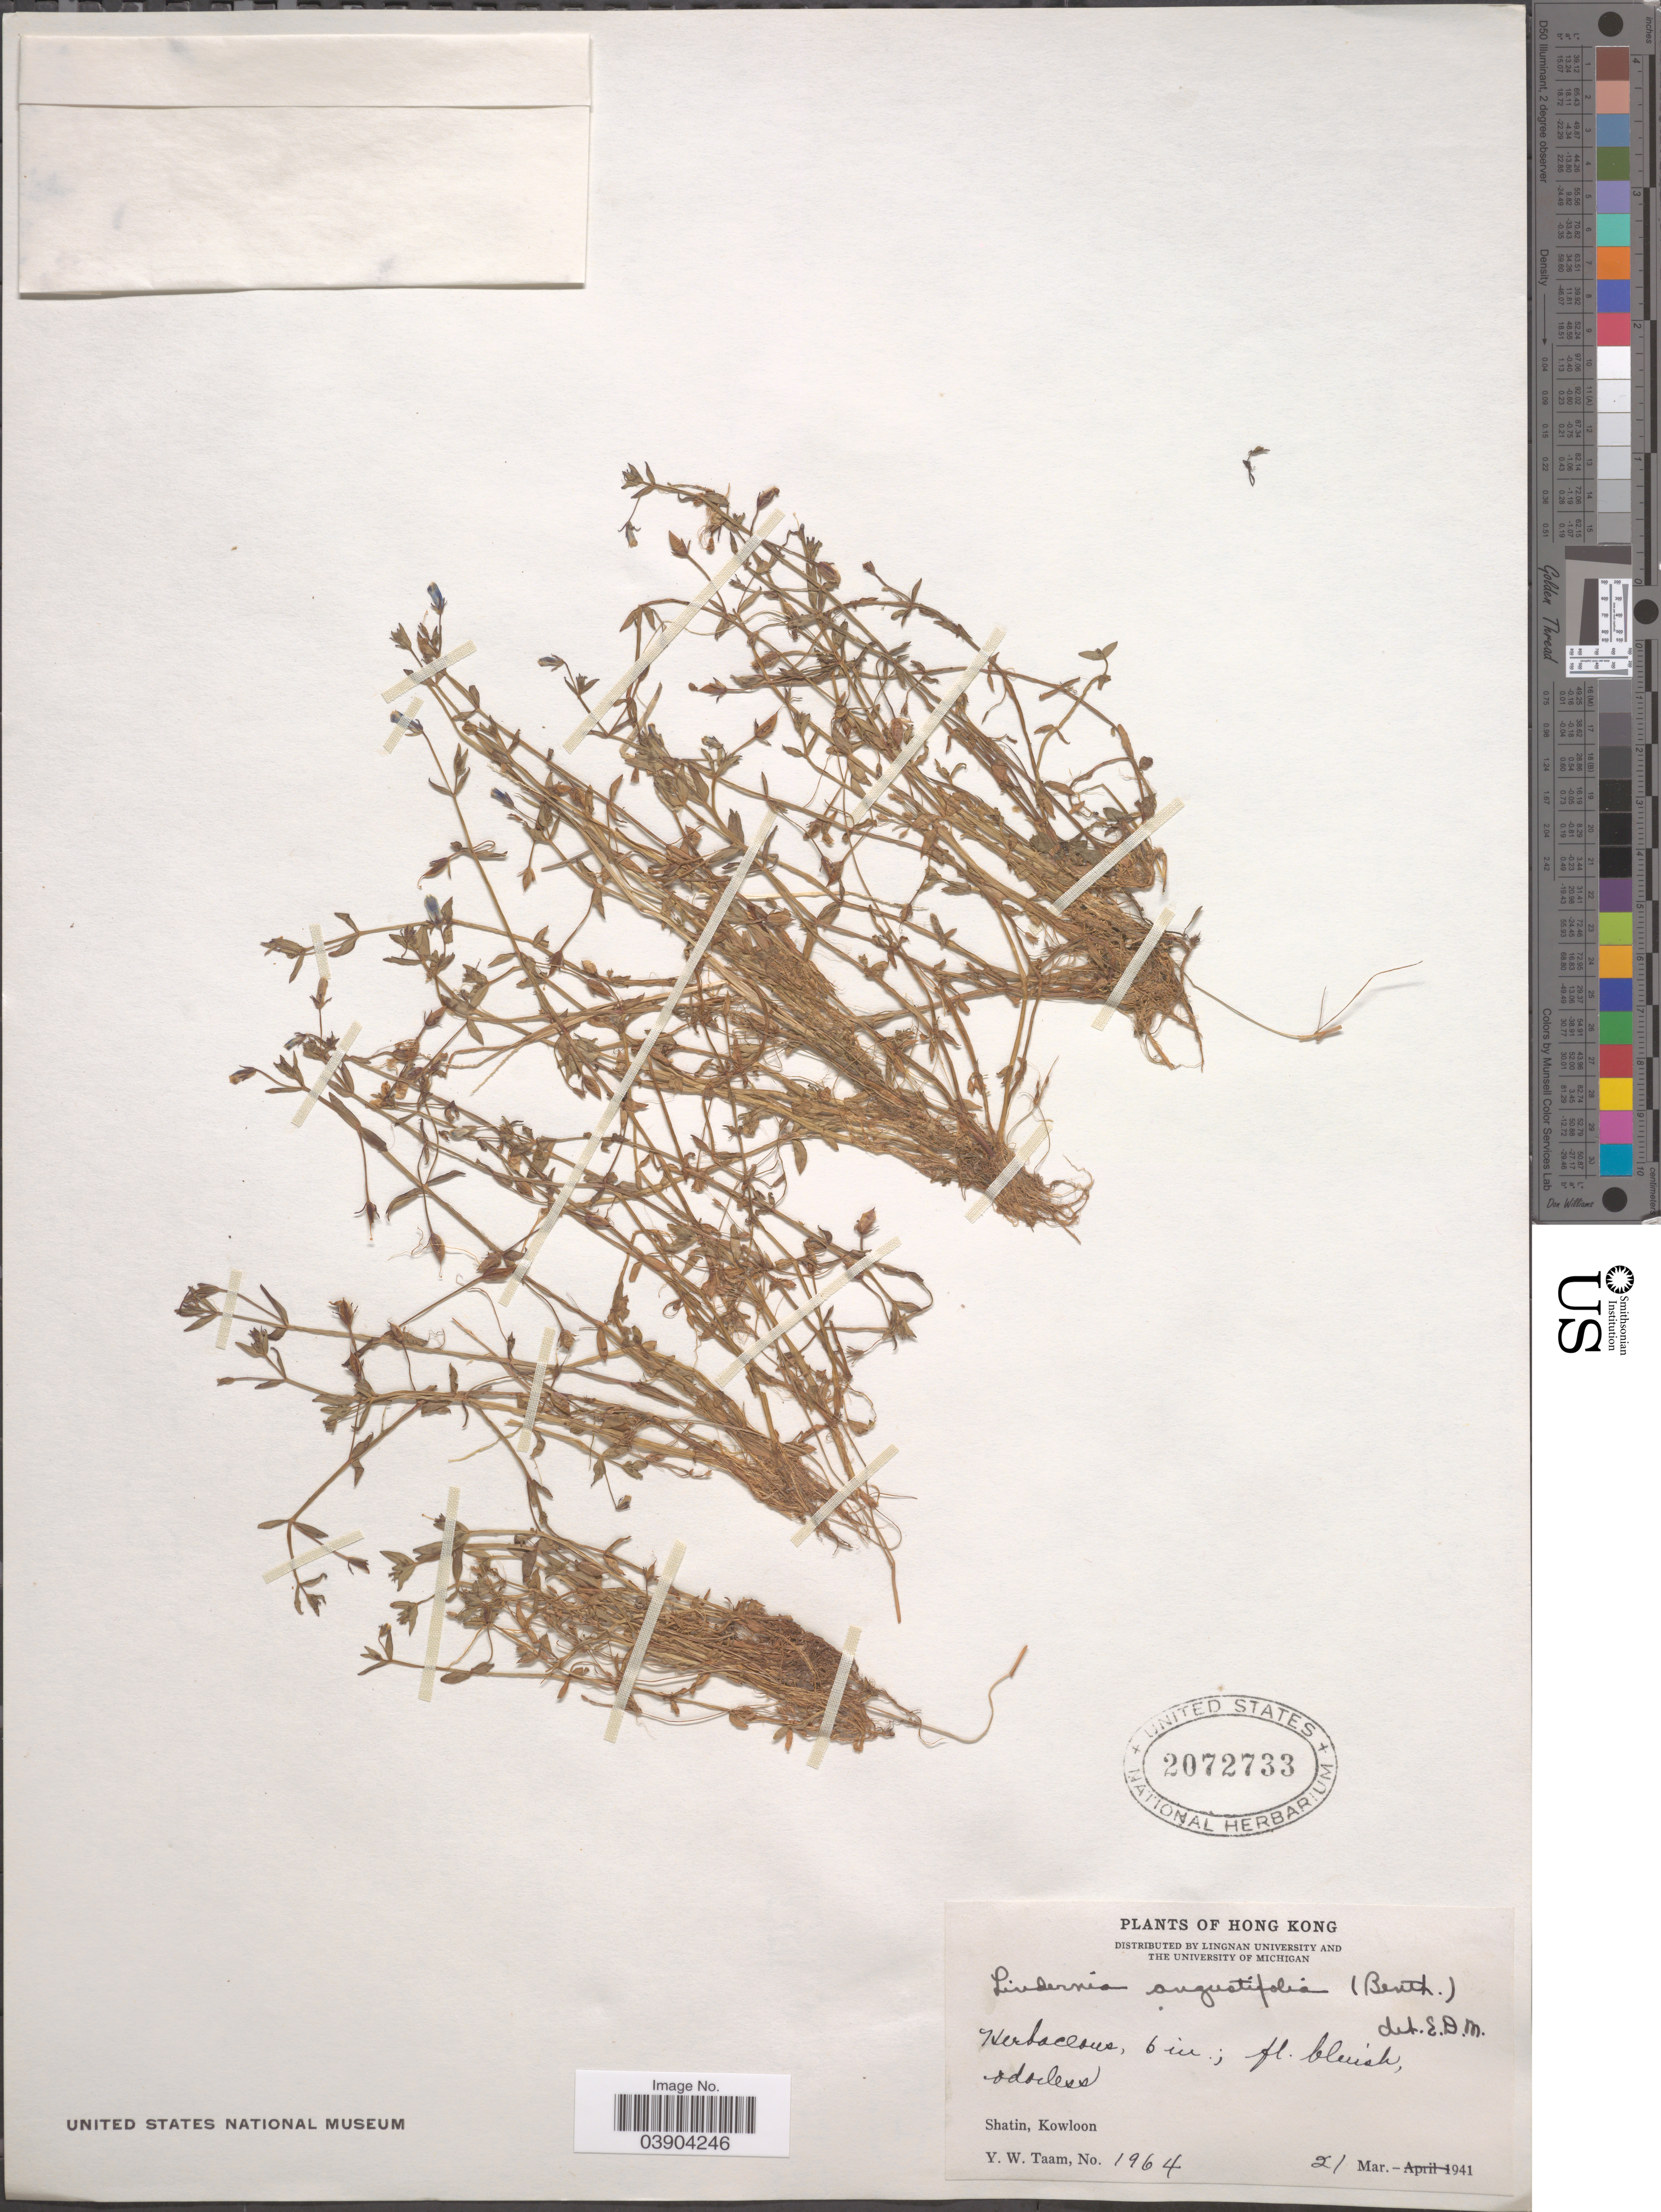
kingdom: Plantae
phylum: Tracheophyta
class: Magnoliopsida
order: Lamiales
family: Linderniaceae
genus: Lindernia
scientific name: Lindernia anagallis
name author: (Burm. f.) Pennell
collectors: Y. W. Taam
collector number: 1964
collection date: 1941-03-21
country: China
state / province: Hong Kong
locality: Shatin, Kowloon.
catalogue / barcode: US 2072733